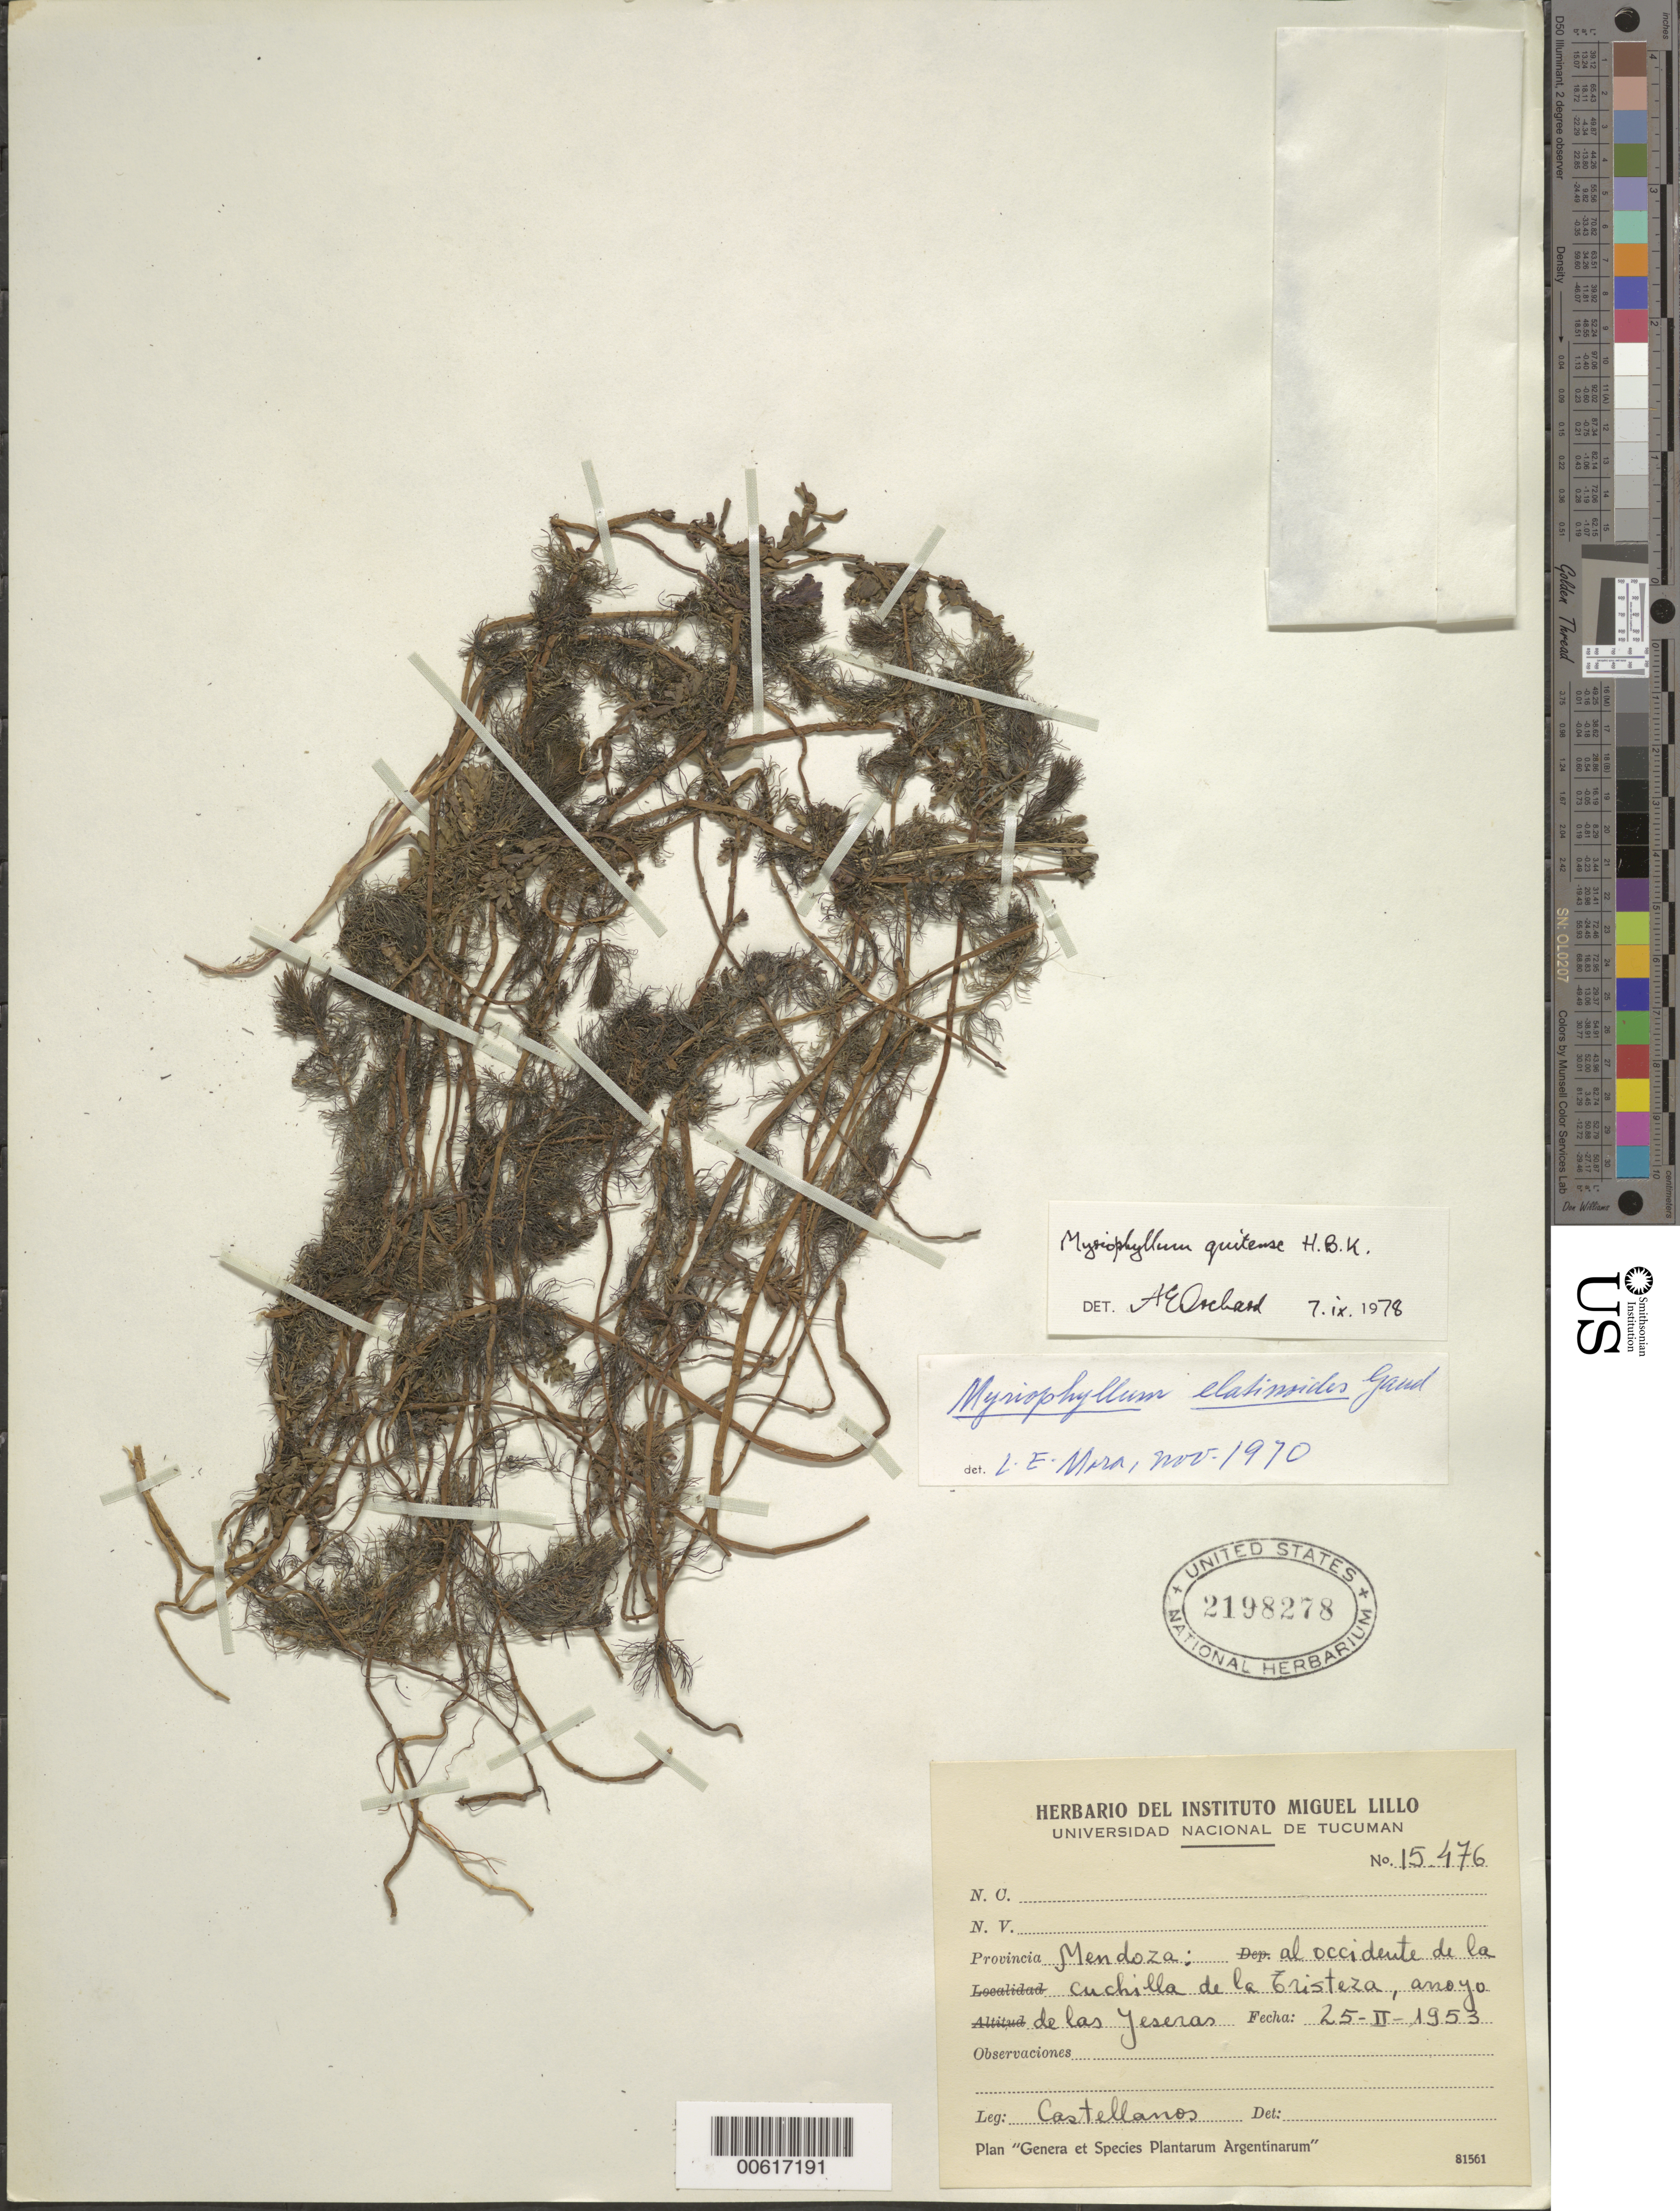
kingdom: Plantae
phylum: Tracheophyta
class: Magnoliopsida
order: Saxifragales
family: Haloragaceae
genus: Myriophyllum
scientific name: Myriophyllum quitense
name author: Kunth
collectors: -- Castellanos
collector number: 15476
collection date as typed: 25 Feb 1953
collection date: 1953-02-25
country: Argentina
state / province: Mendoza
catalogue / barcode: US 2198278